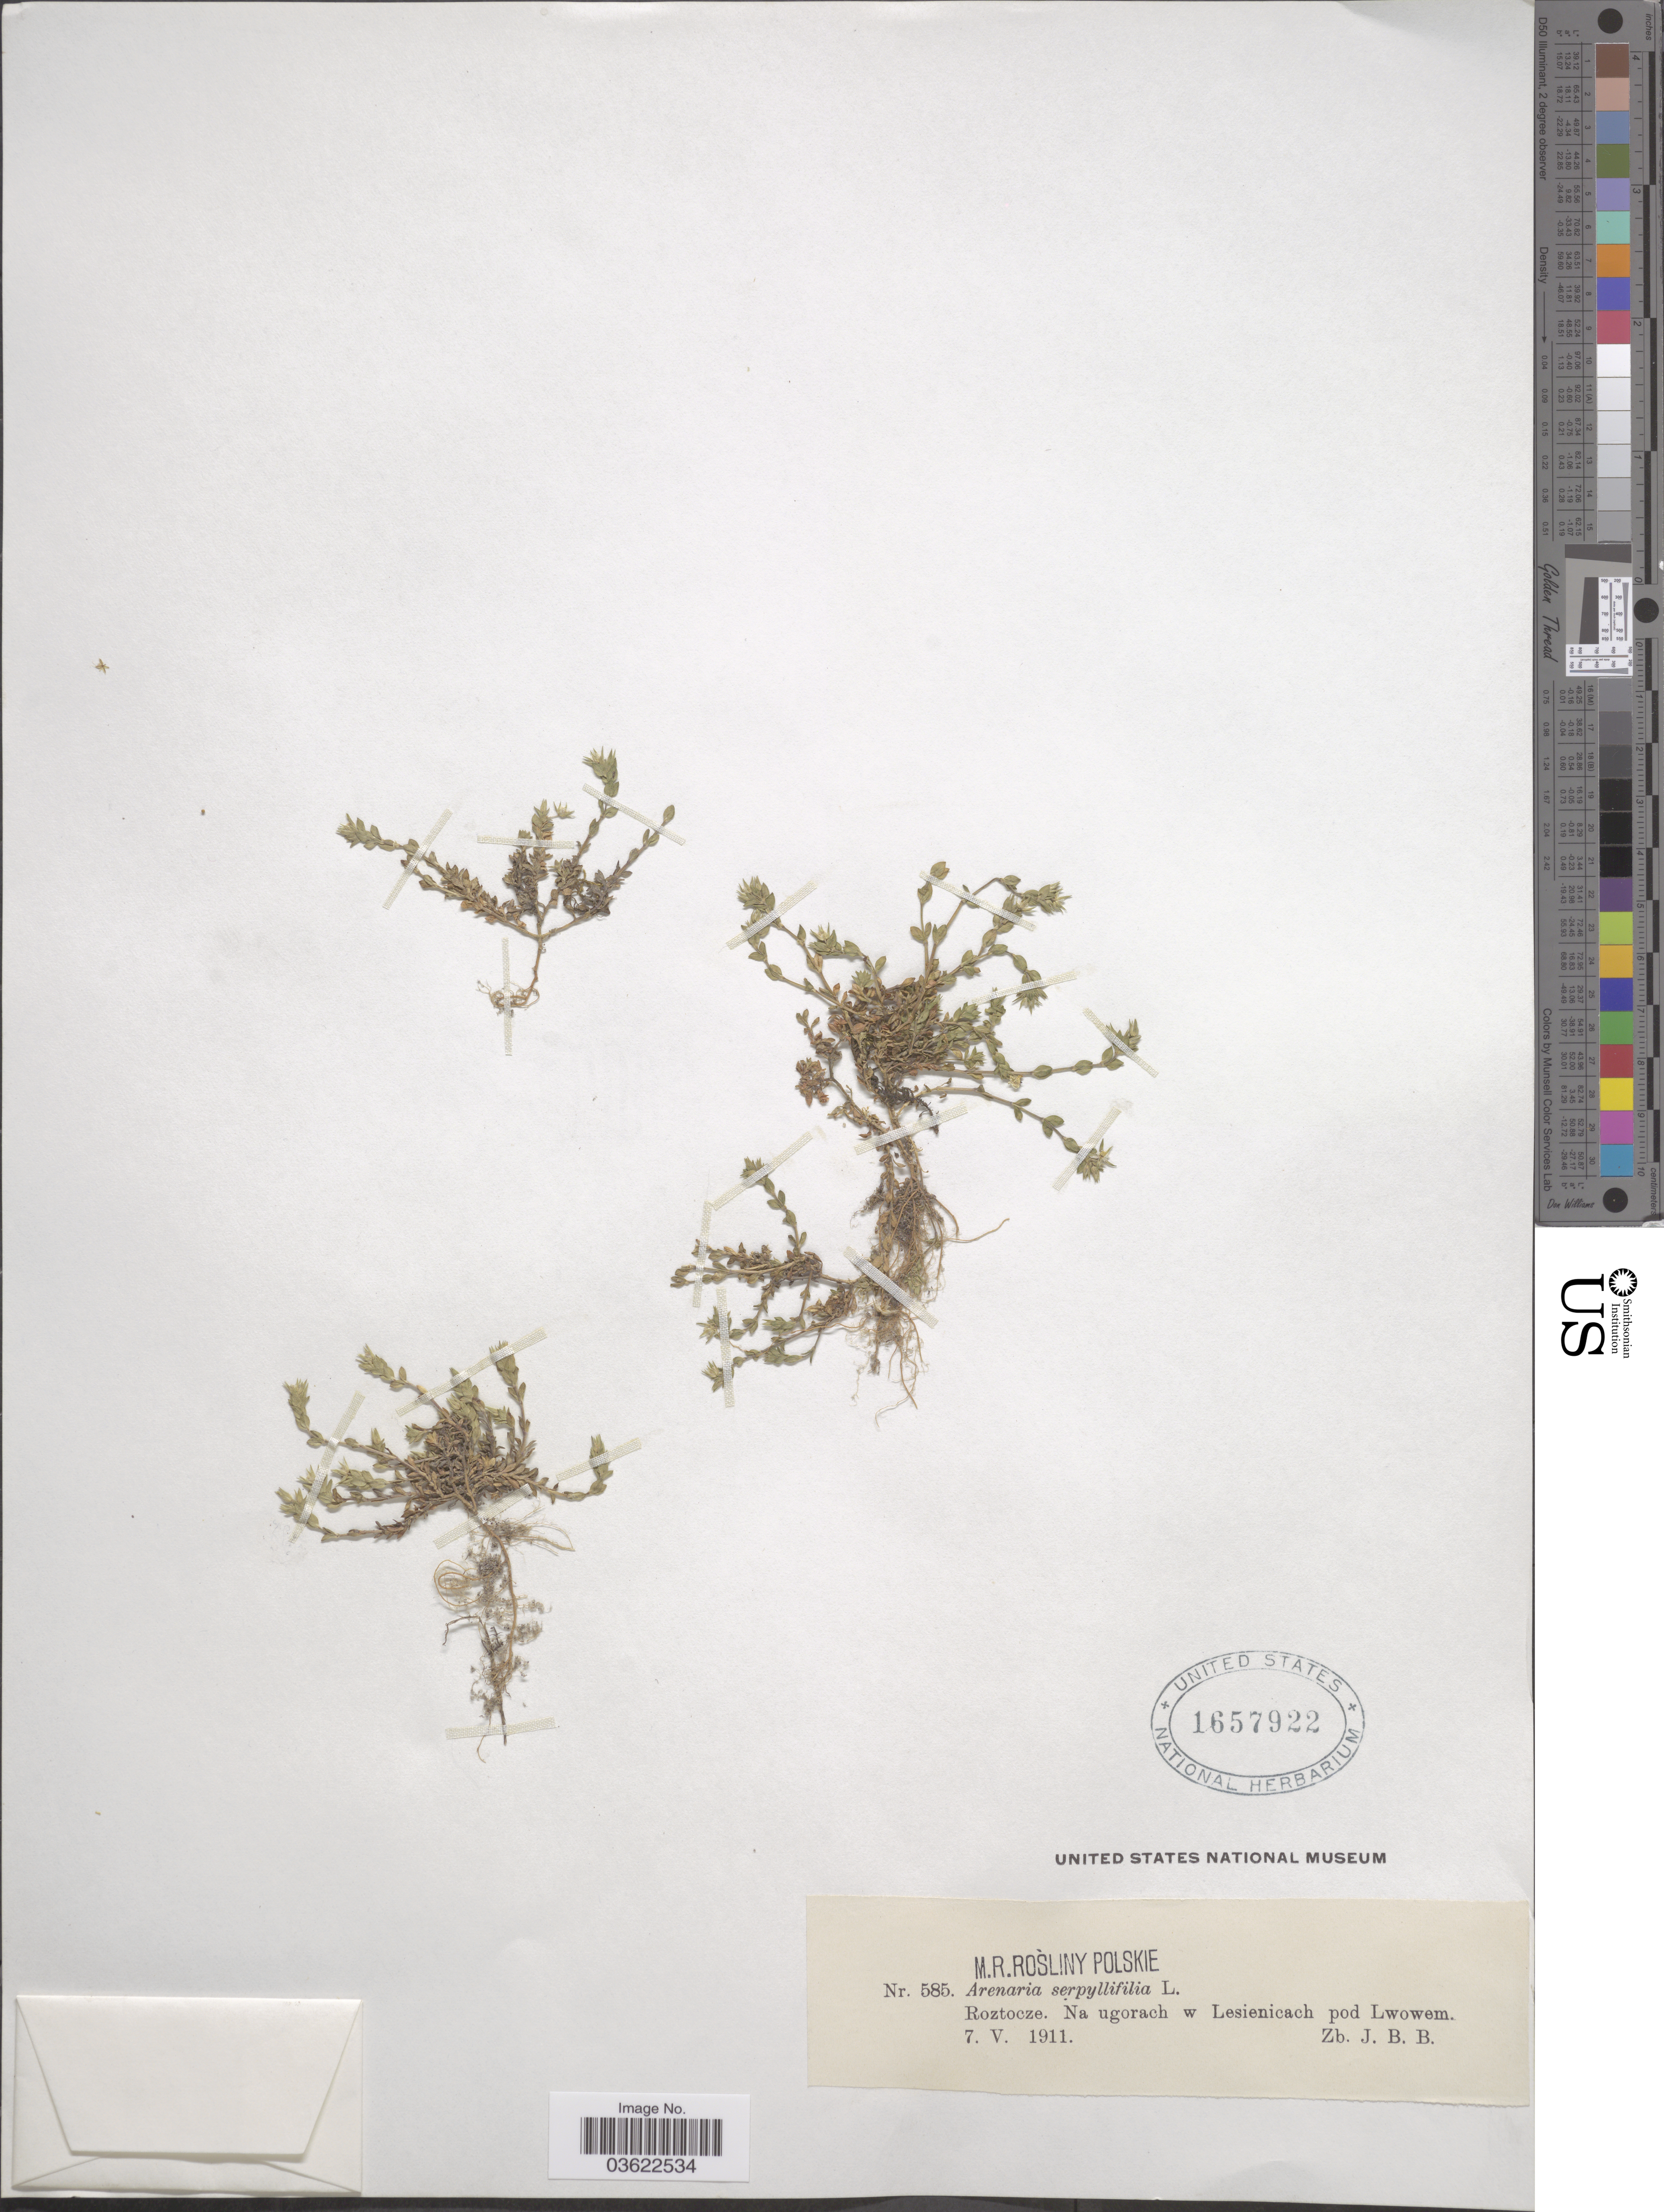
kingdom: Plantae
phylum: Tracheophyta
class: Magnoliopsida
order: Caryophyllales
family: Caryophyllaceae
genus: Arenaria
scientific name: Arenaria serpyllifolia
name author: L.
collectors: J. B. B.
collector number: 585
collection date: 1911-05-07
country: Poland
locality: Roztocze. Na ugorach w Lesienicach pod Lwowem.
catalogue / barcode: US 1657922